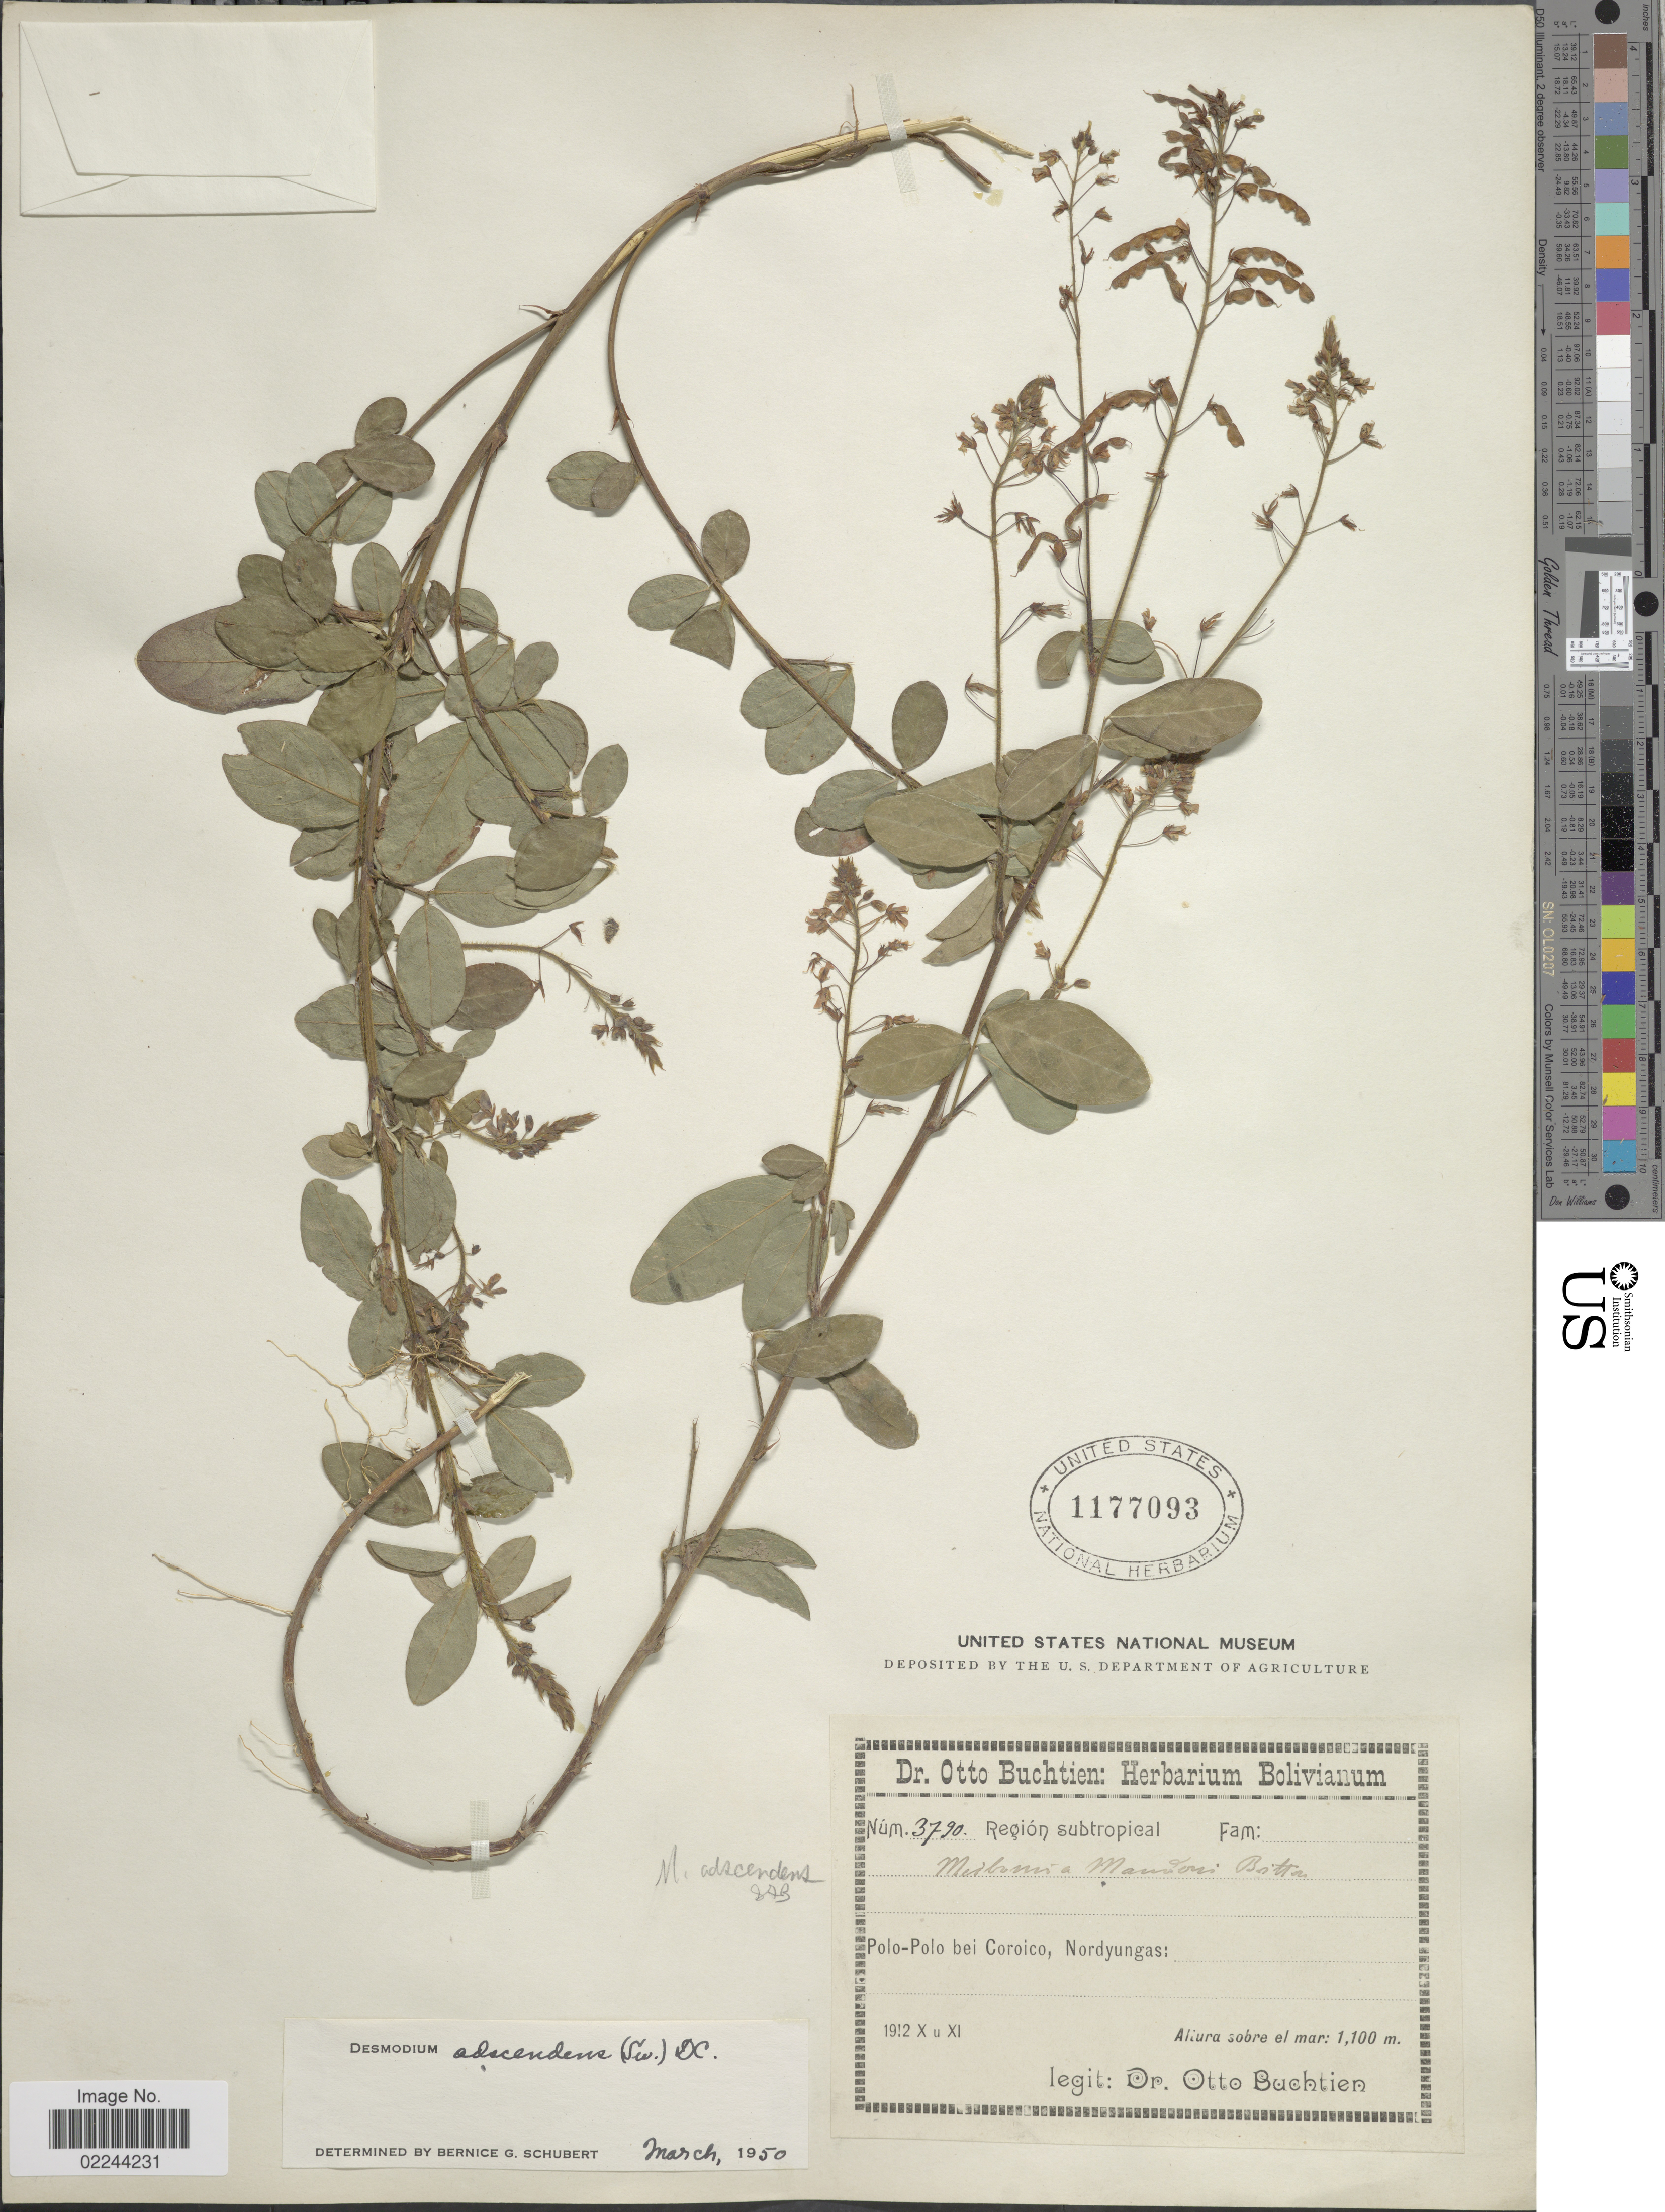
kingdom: Plantae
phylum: Tracheophyta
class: Magnoliopsida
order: Fabales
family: Fabaceae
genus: Grona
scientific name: Grona adscendens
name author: (Sw.) H. Ohashi & K. Ohashi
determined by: Strong, Mark T., (BOT), Smithsonian Institution - National Museum of Natural History (UNITED STATES)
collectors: O. Buchtien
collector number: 3790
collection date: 1912-10/1912-11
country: Bolivia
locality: Región subtropical, Polo-Polo bei Coroico, Nordyungas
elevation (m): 1100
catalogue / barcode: US 1177093